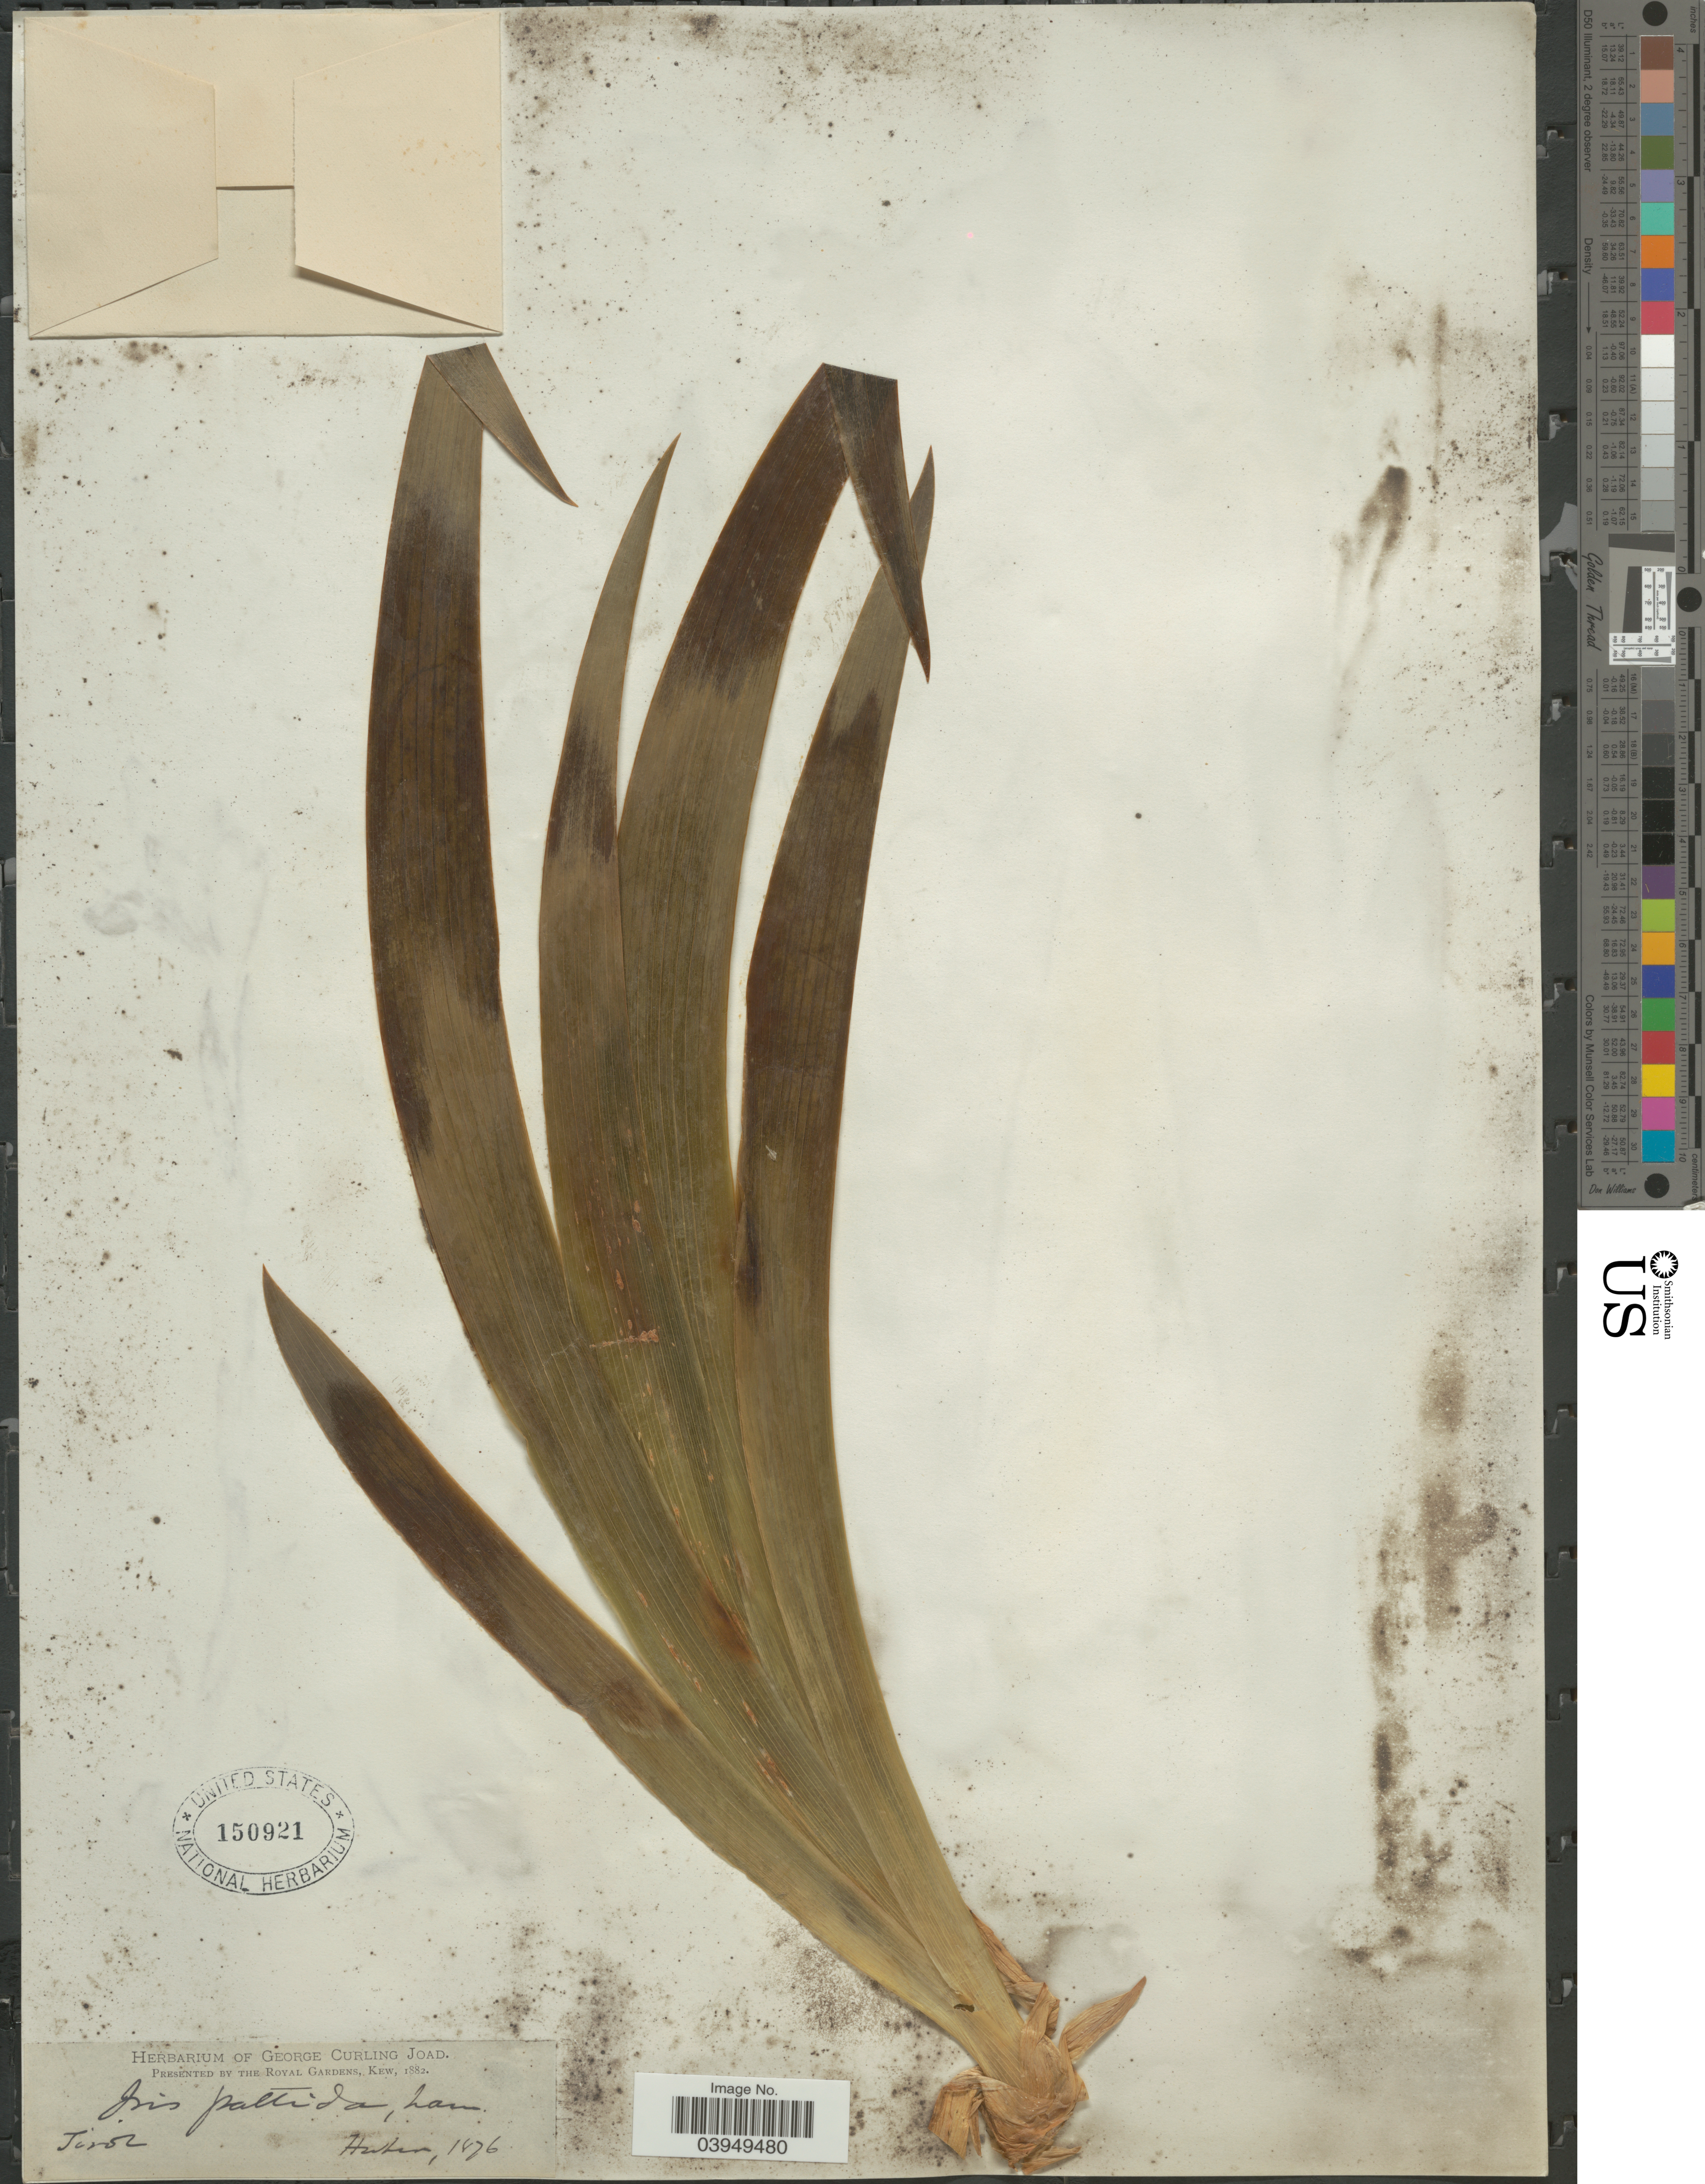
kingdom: Plantae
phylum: Tracheophyta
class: Liliopsida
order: Asparagales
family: Iridaceae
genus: Iris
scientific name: Iris pallida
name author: Lam.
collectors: -. Huter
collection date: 1876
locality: Tirol.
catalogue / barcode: US 150921